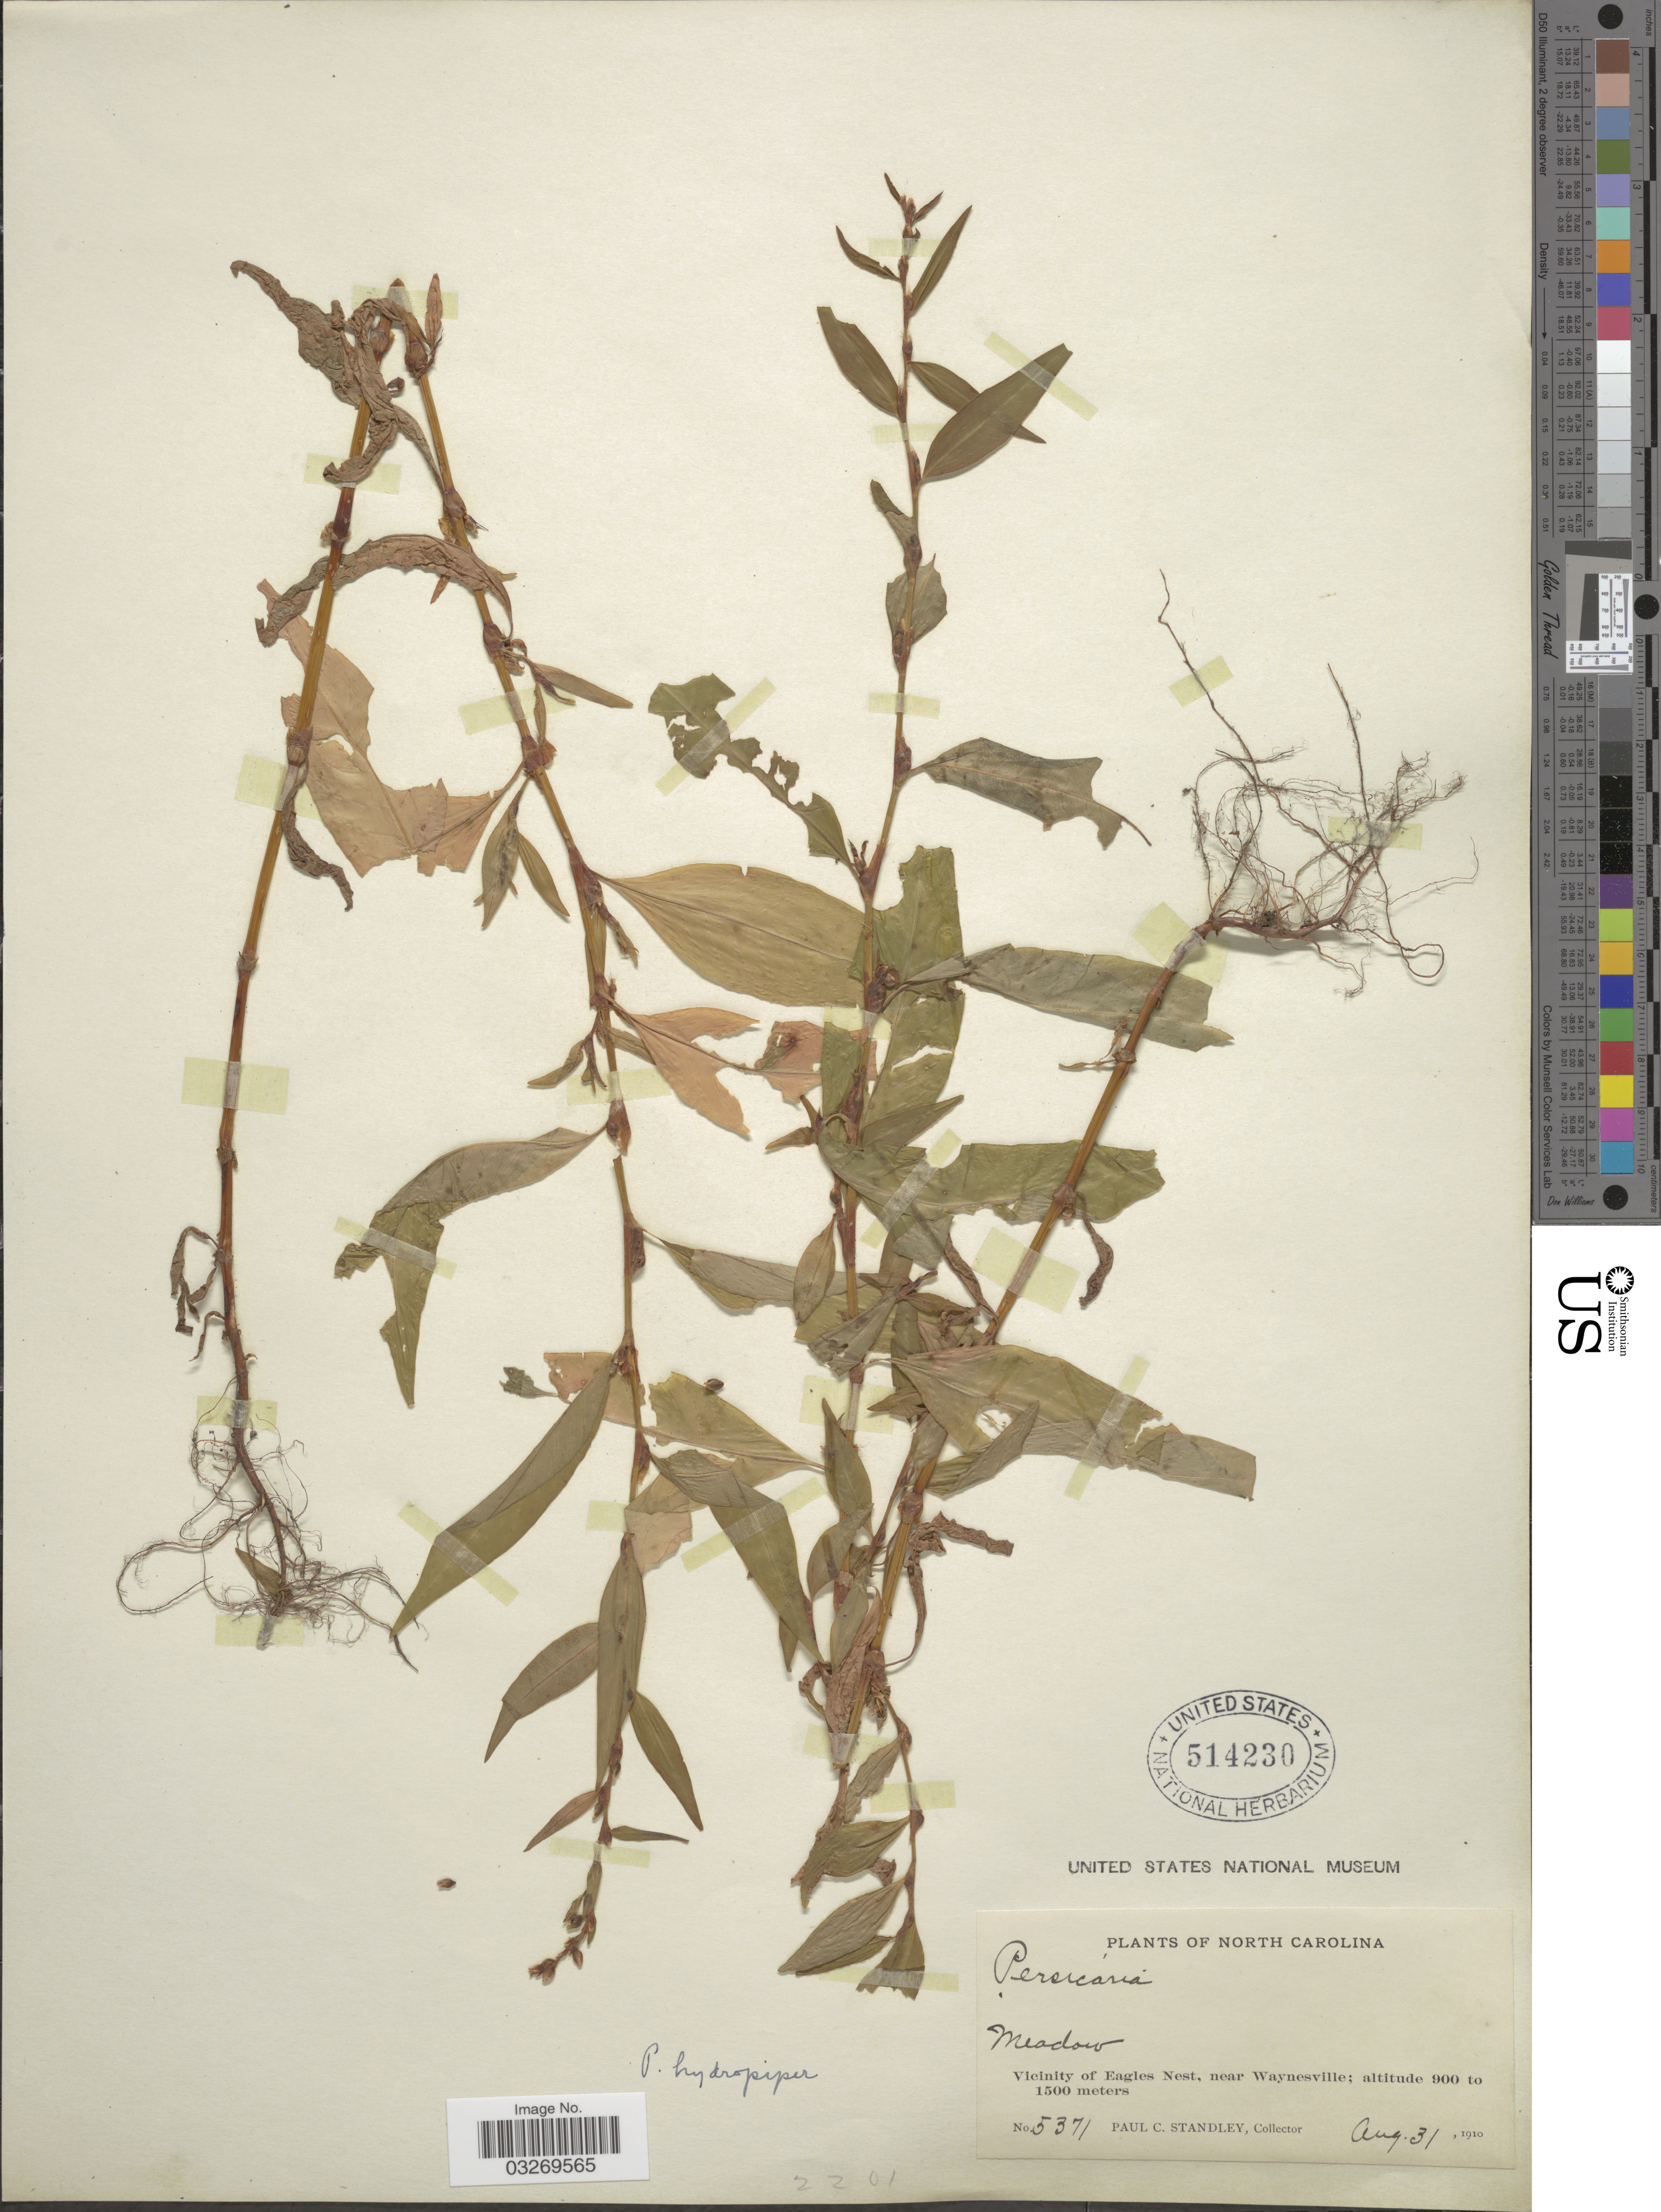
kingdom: Plantae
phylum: Tracheophyta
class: Magnoliopsida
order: Caryophyllales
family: Polygonaceae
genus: Persicaria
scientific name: Persicaria hydropiper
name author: (L.) Delarbre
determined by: Atha, D. E.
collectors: P. C. Standley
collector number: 5371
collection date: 1910-08-31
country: United States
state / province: North Carolina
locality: Vicinity of Eagles Nest, near Waynesville.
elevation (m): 900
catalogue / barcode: US 514230